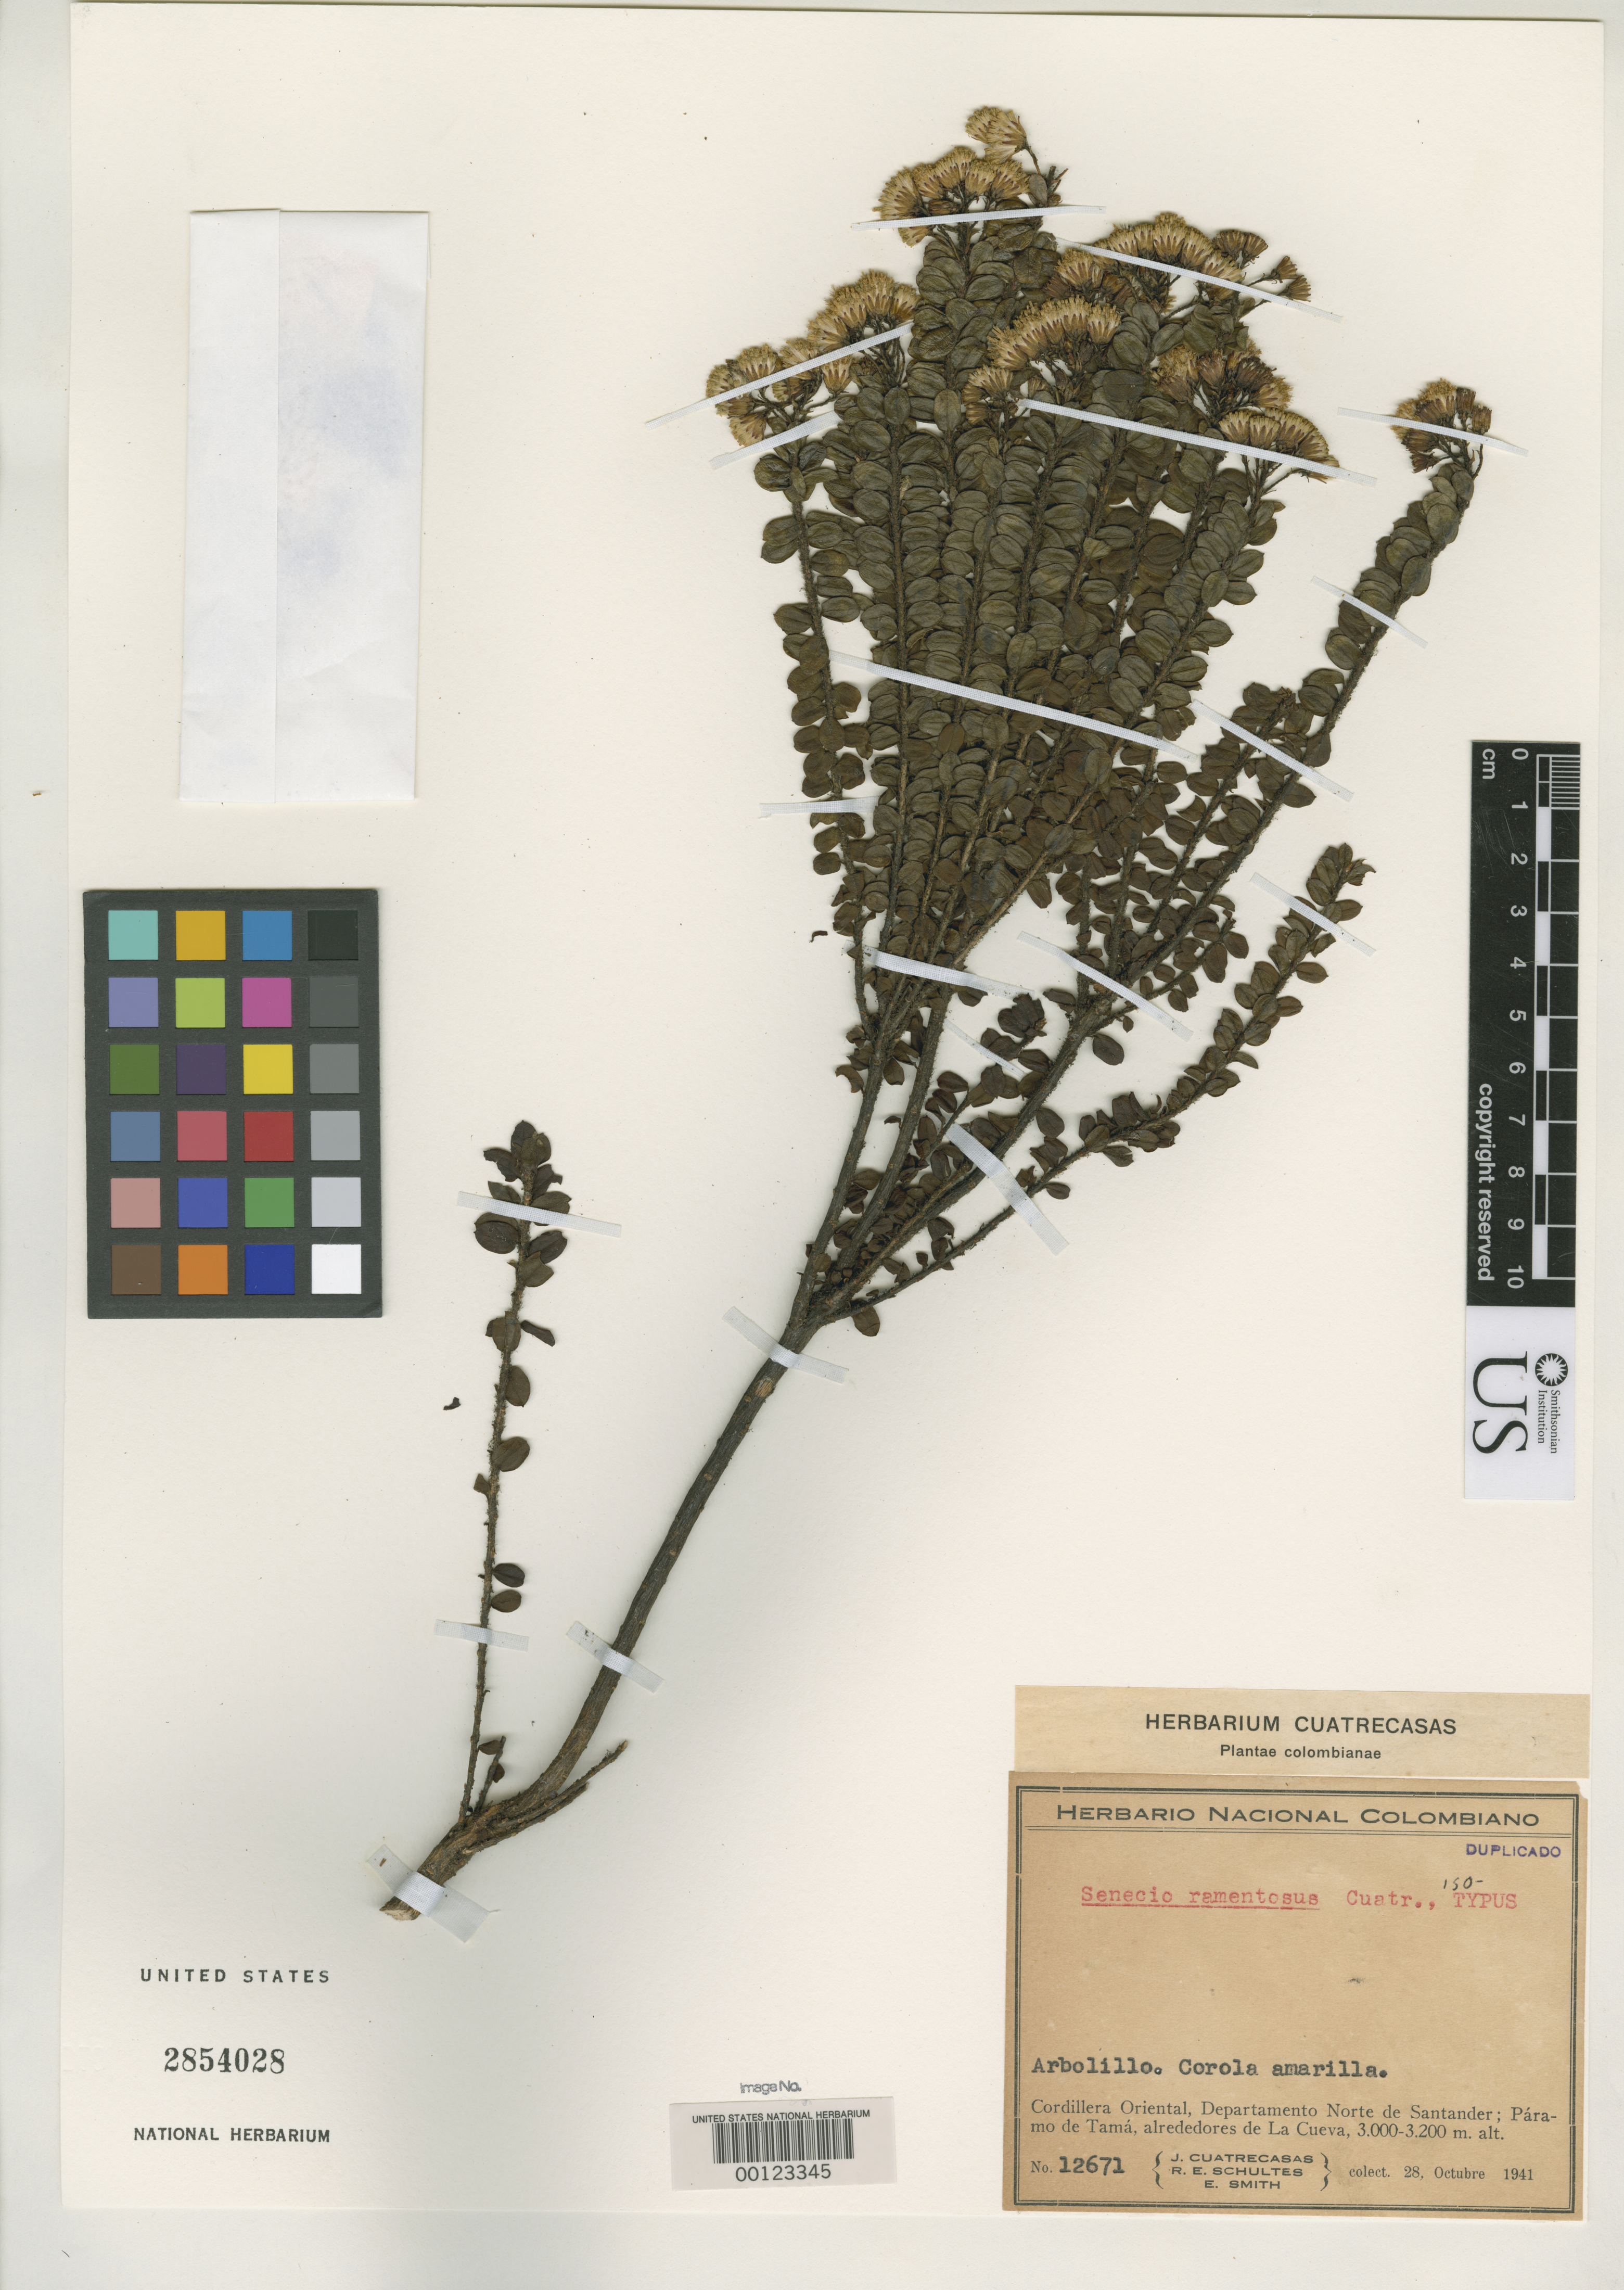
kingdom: Plantae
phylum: Tracheophyta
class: Magnoliopsida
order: Asterales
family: Asteraceae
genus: Senecio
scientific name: Senecio ramentosus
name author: Cuatrec.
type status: Isotype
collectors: J. Cuatrecasas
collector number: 12671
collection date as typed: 28 Oct 1941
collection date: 1941-10-28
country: Colombia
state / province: Norte de Santander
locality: Páramo de Tama, La Cueva.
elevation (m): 3000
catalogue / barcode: US 2854028